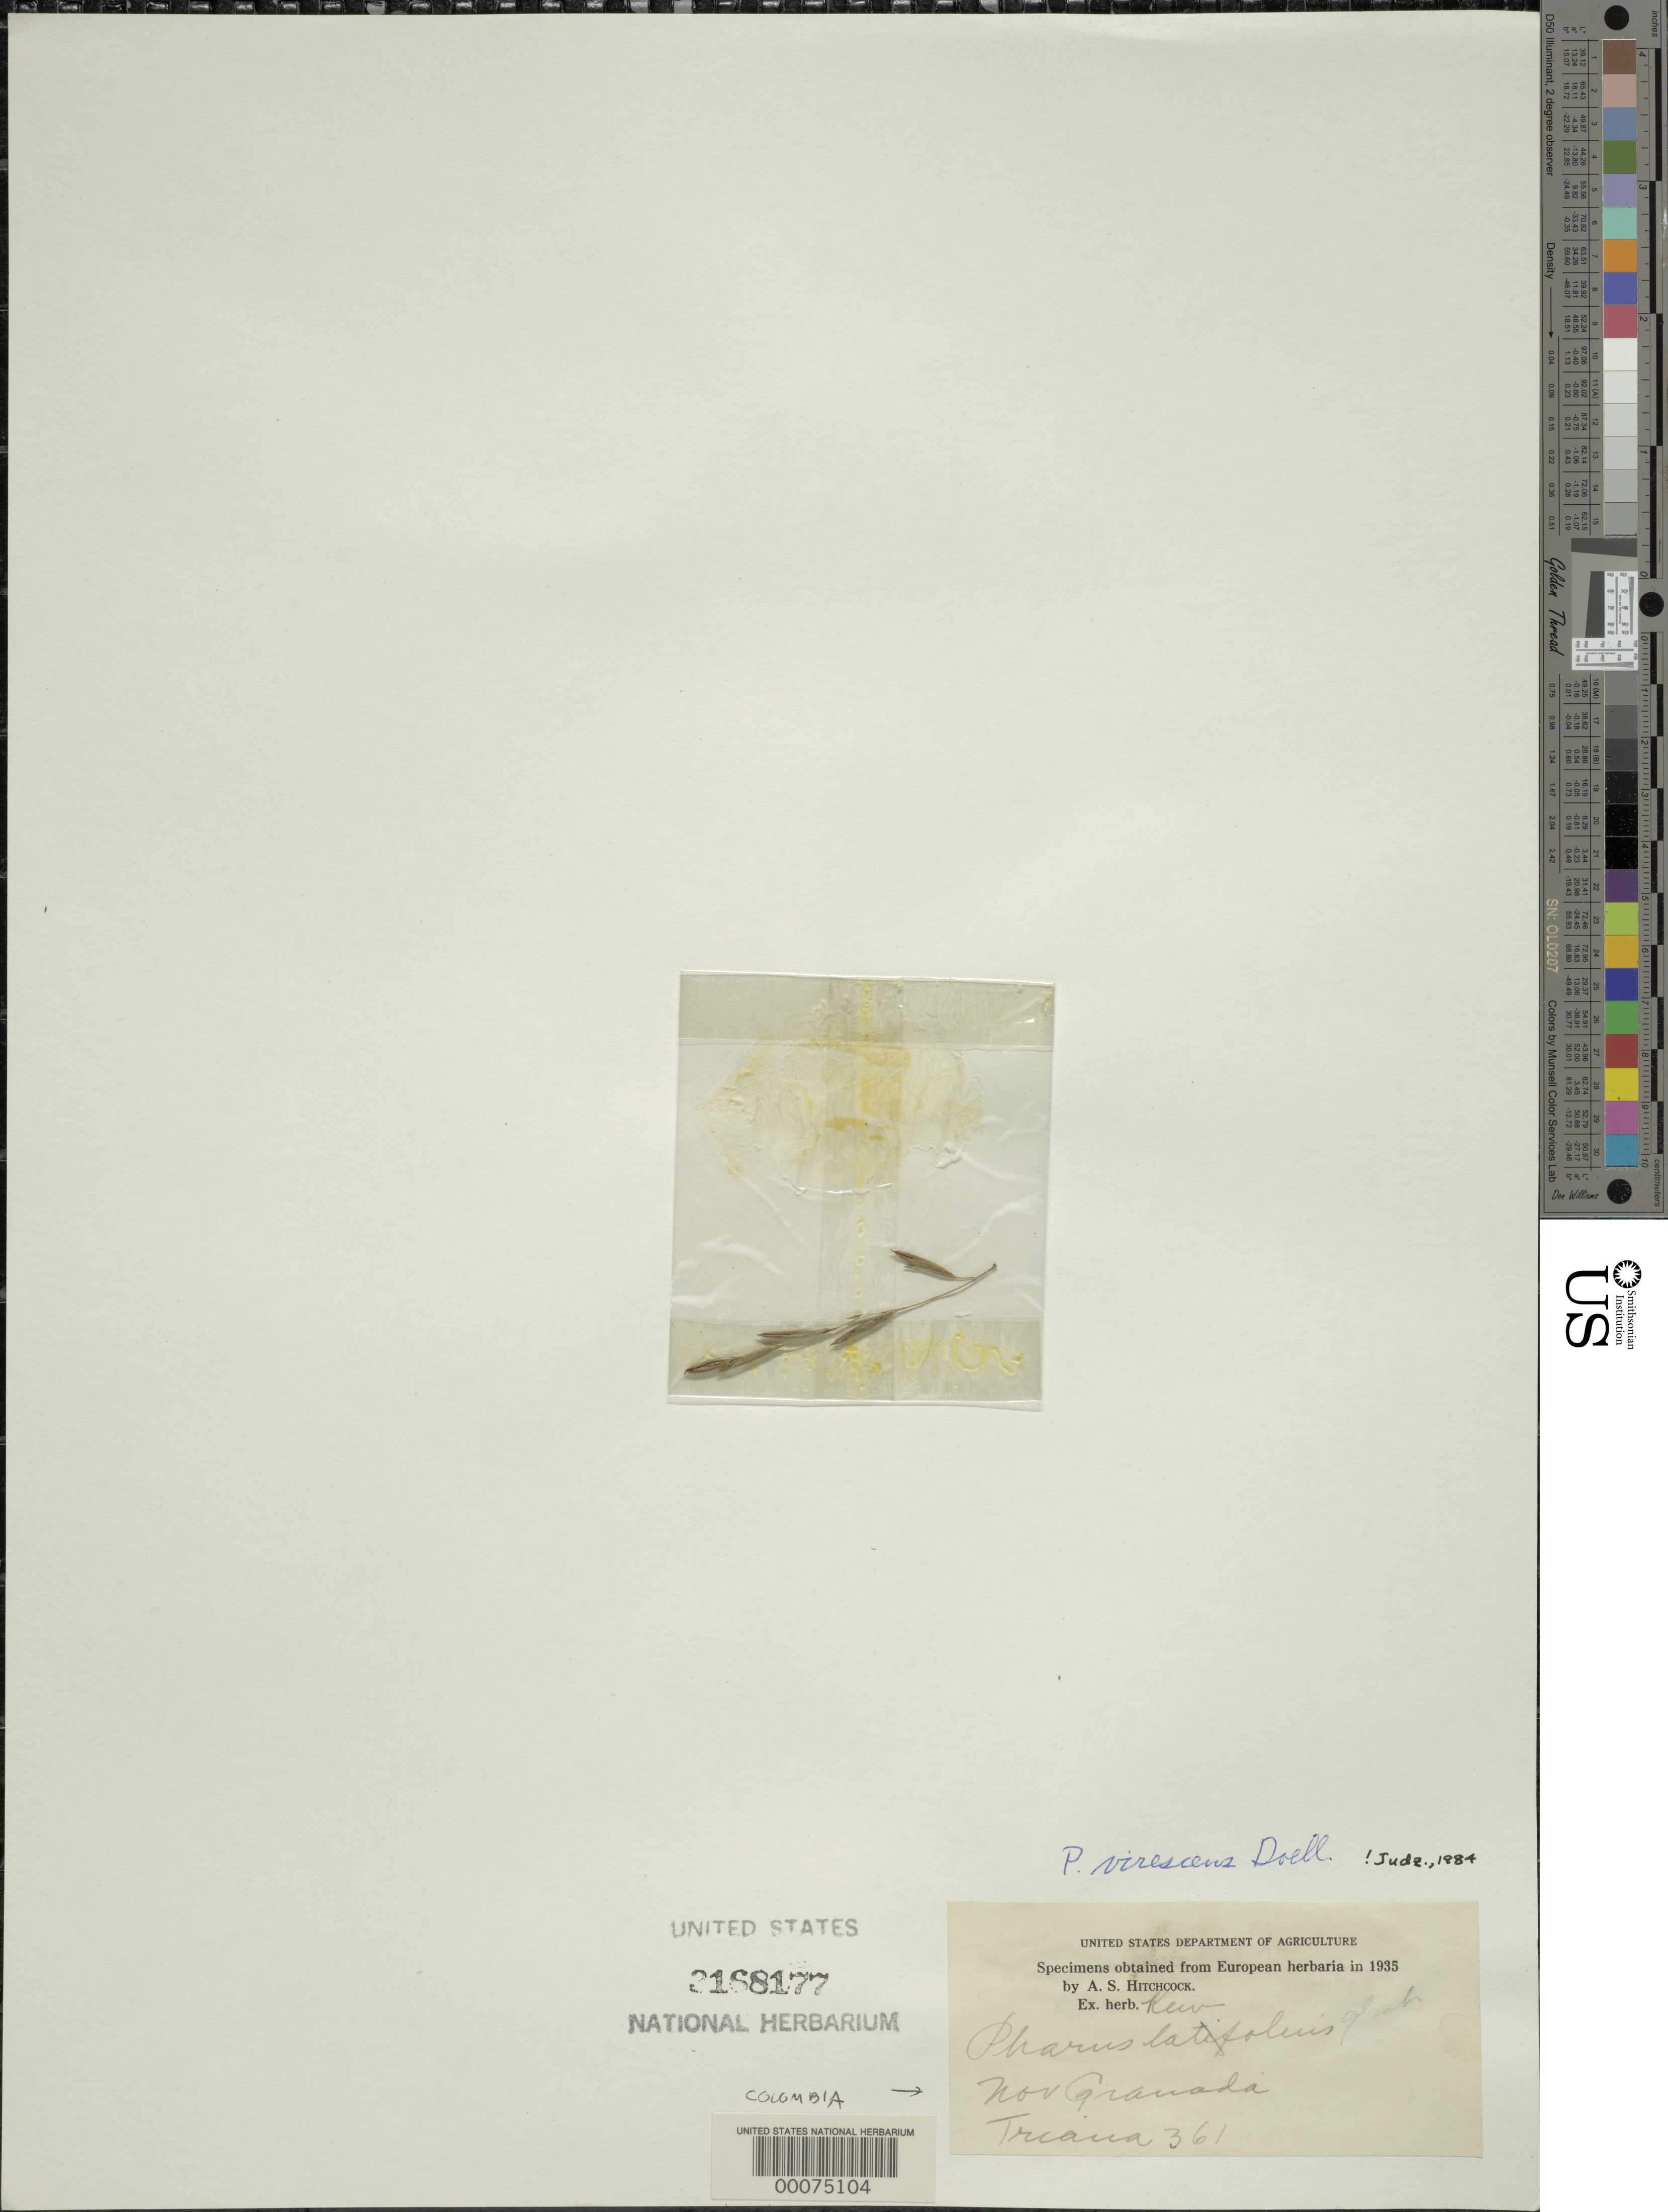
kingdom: Plantae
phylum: Tracheophyta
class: Liliopsida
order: Poales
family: Poaceae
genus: Pharus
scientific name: Pharus virescens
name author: Döll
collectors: J. J. Triana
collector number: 361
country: Colombia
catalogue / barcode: US 3168177